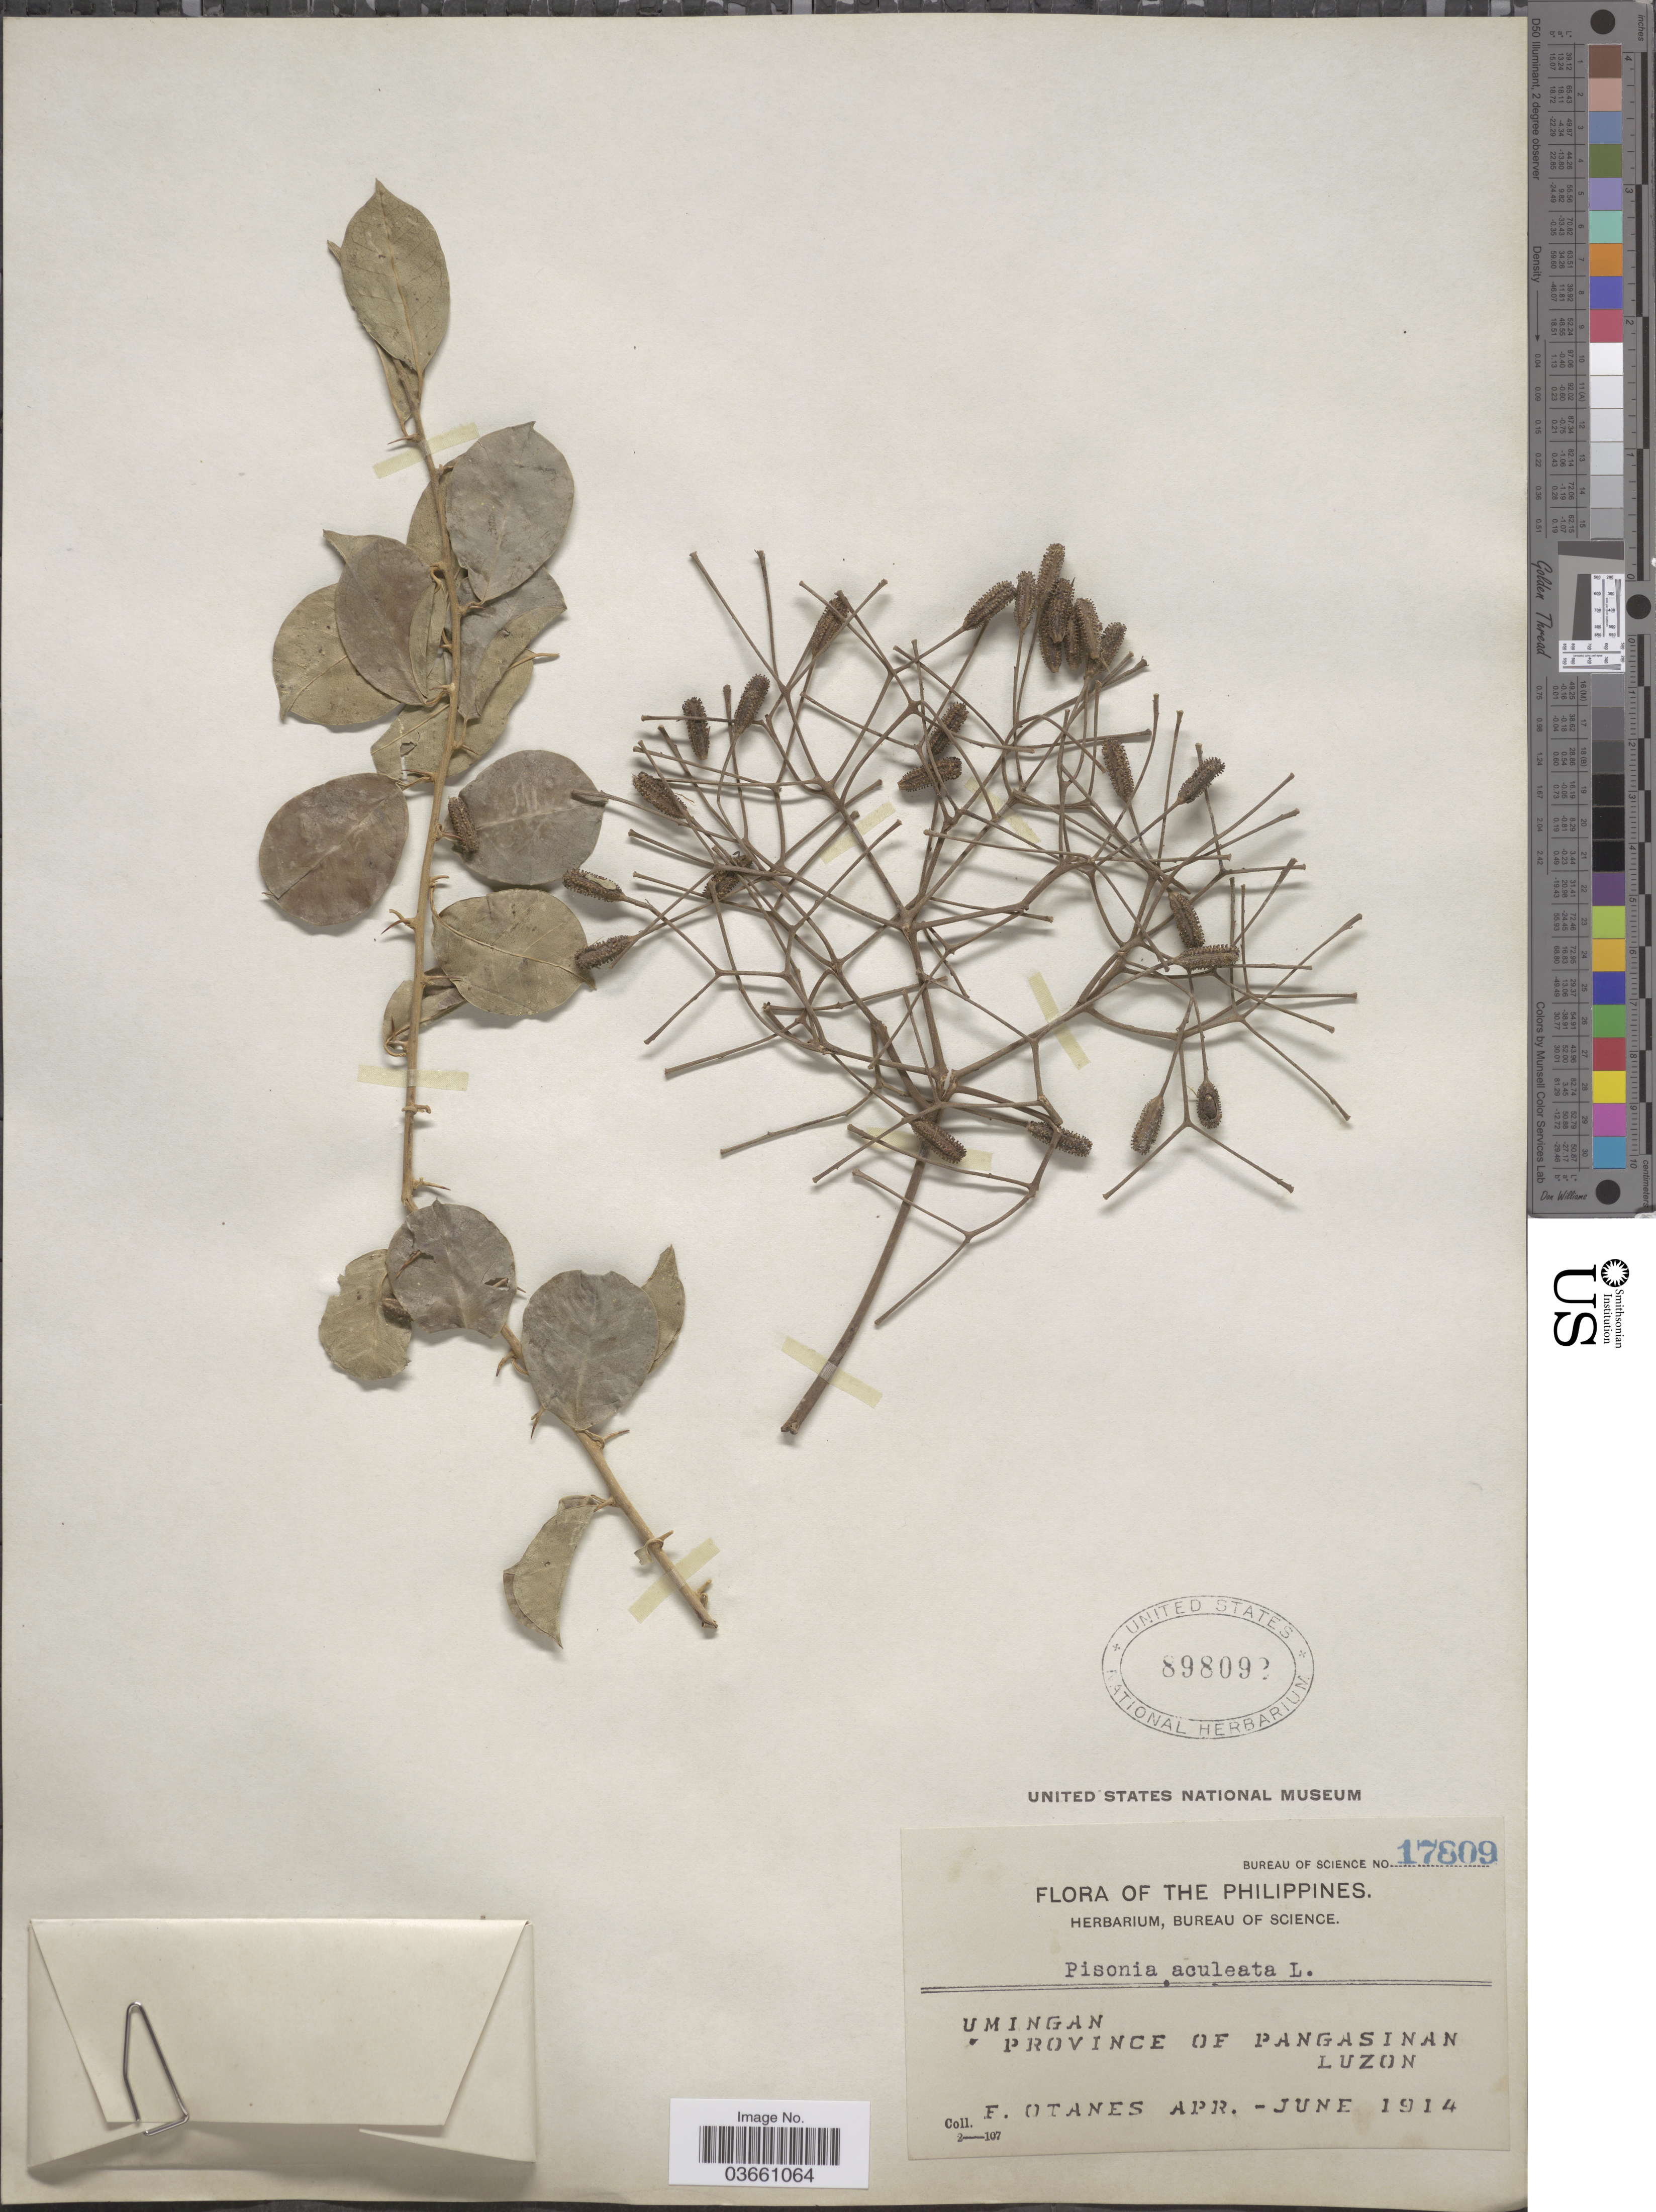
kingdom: Plantae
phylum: Tracheophyta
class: Magnoliopsida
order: Caryophyllales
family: Nyctaginaceae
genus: Pisonia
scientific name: Pisonia aculeata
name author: L.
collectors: F. Q. Otanes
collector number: Bureau of Science 17809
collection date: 1914-04/1914-06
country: Philippines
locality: Province of Pangasinan. Luzon.